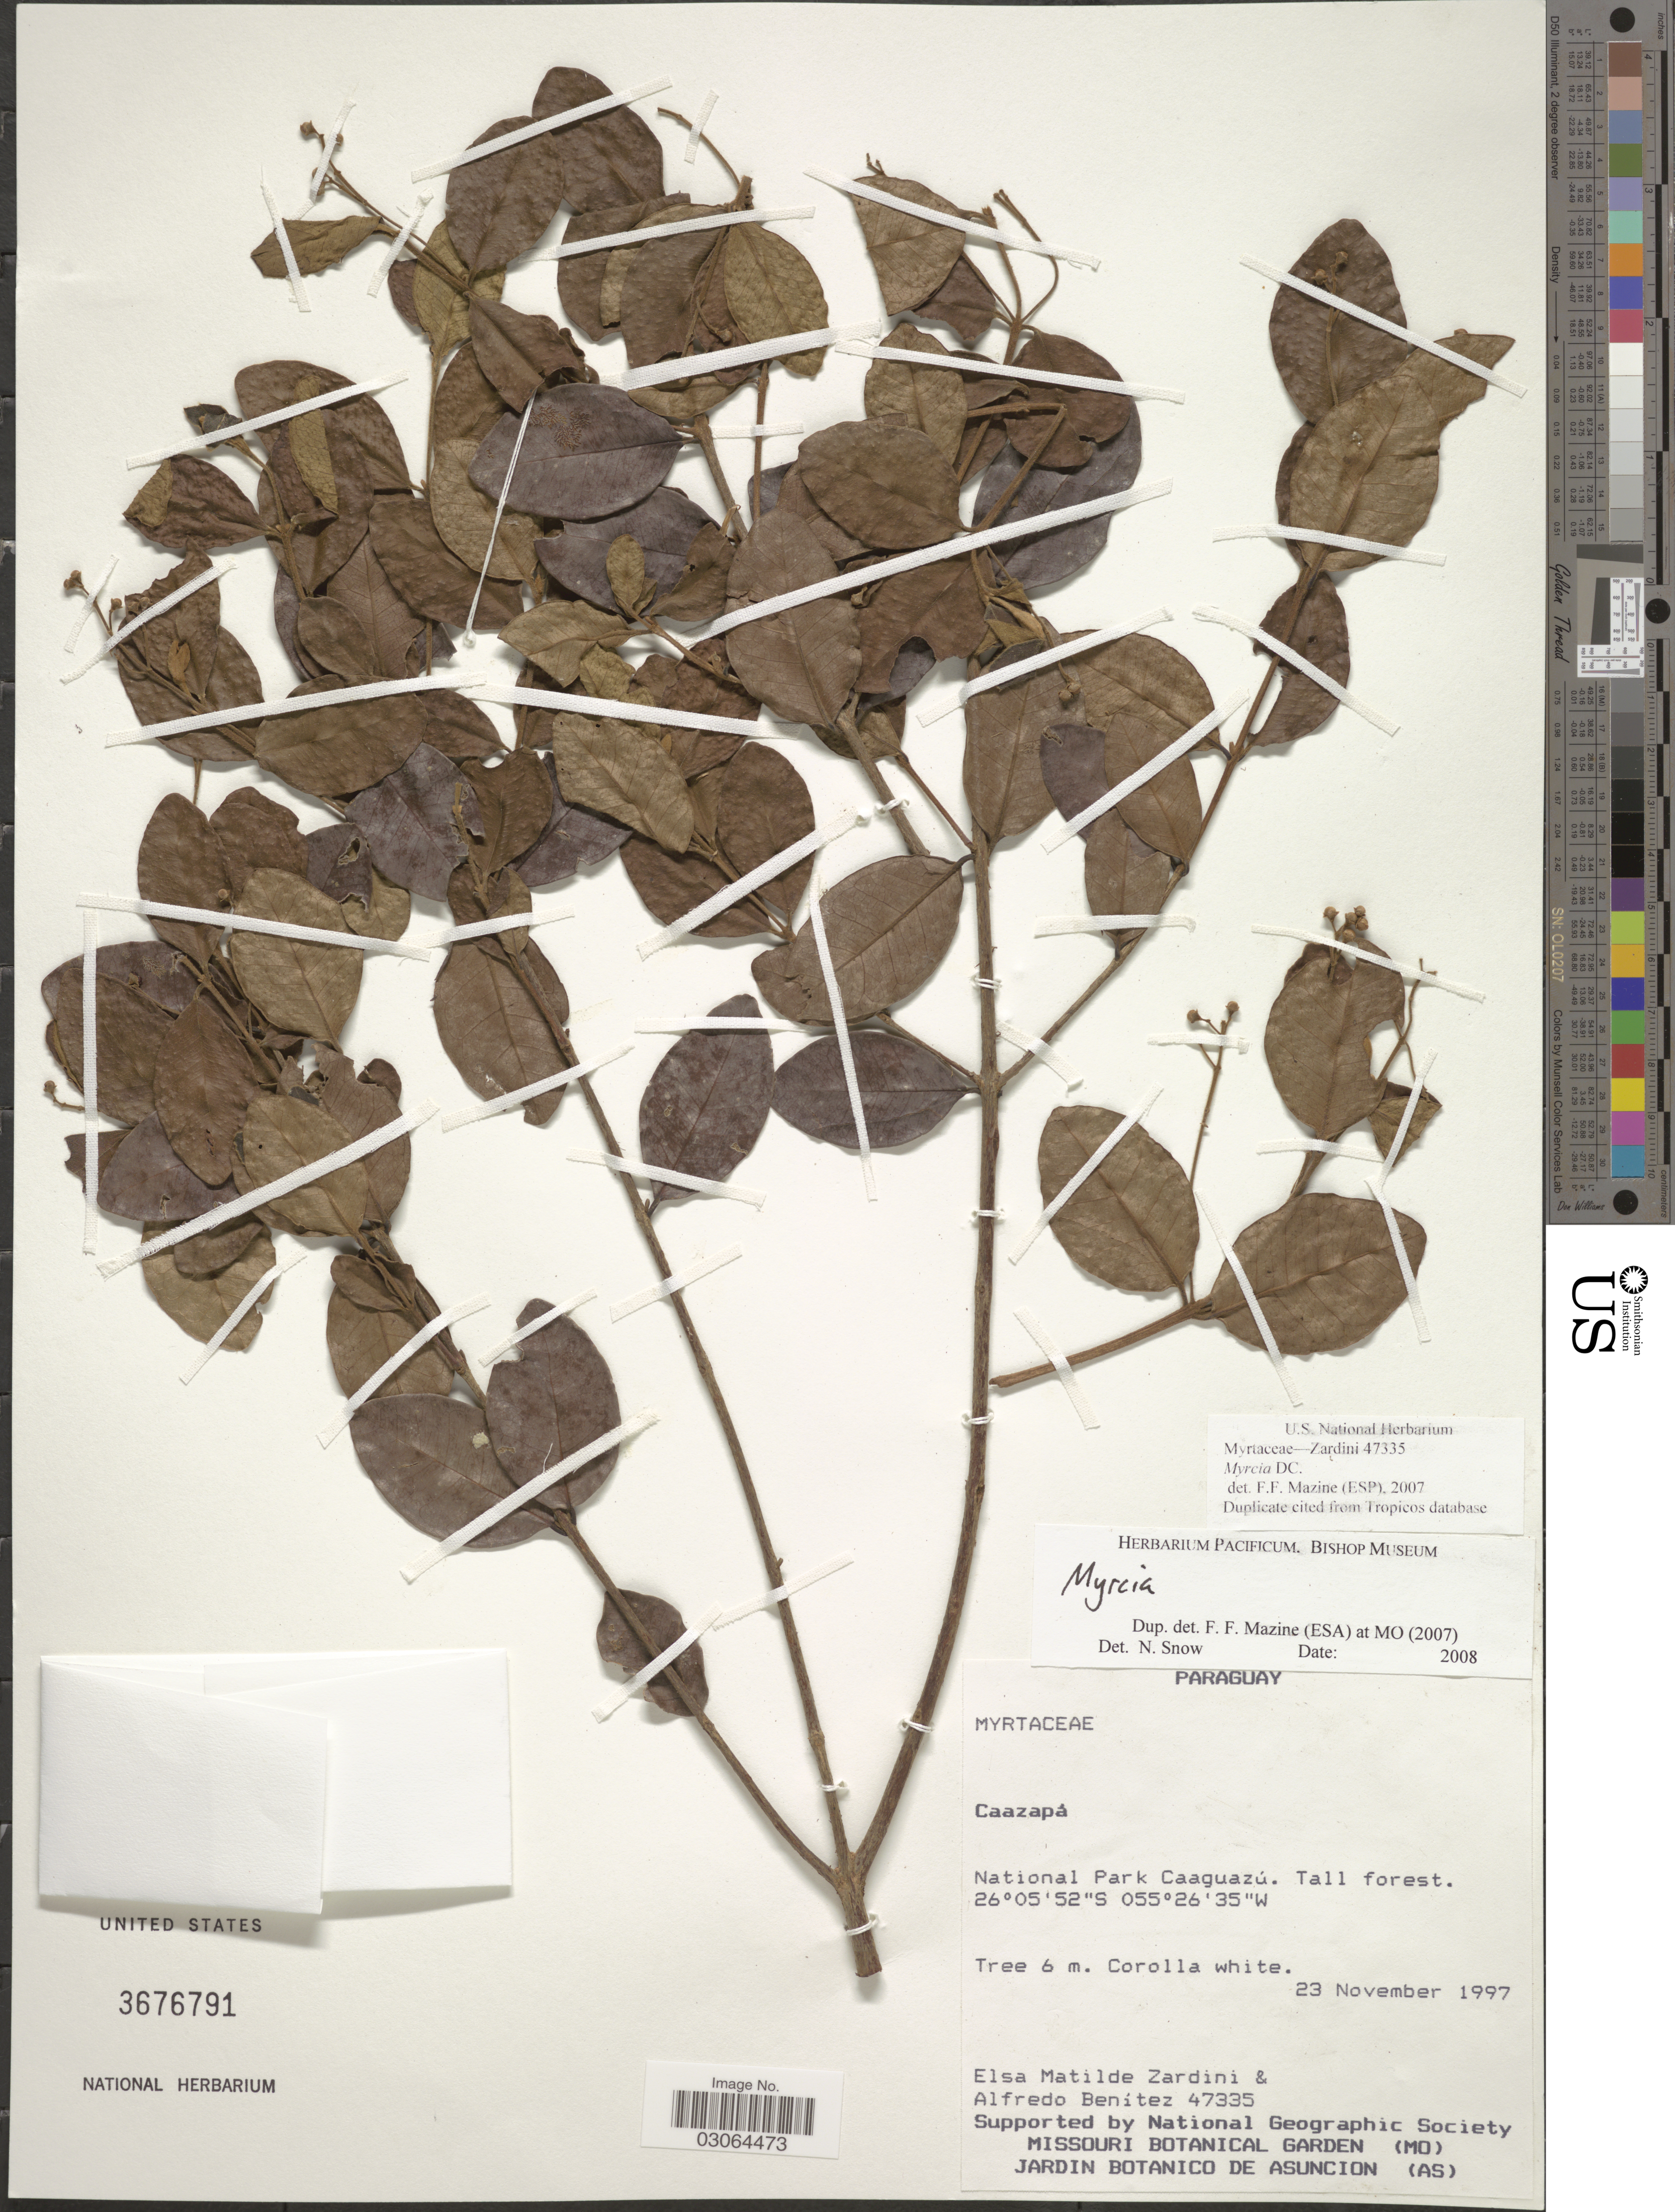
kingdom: Plantae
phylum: Tracheophyta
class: Magnoliopsida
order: Myrtales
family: Myrtaceae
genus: Myrcia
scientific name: Myrcia sp.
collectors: E. M. Zardini & A. Benítez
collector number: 47335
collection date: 1997-11-23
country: Paraguay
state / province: Caazapa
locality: National Park Caaguazú.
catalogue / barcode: US 3676791